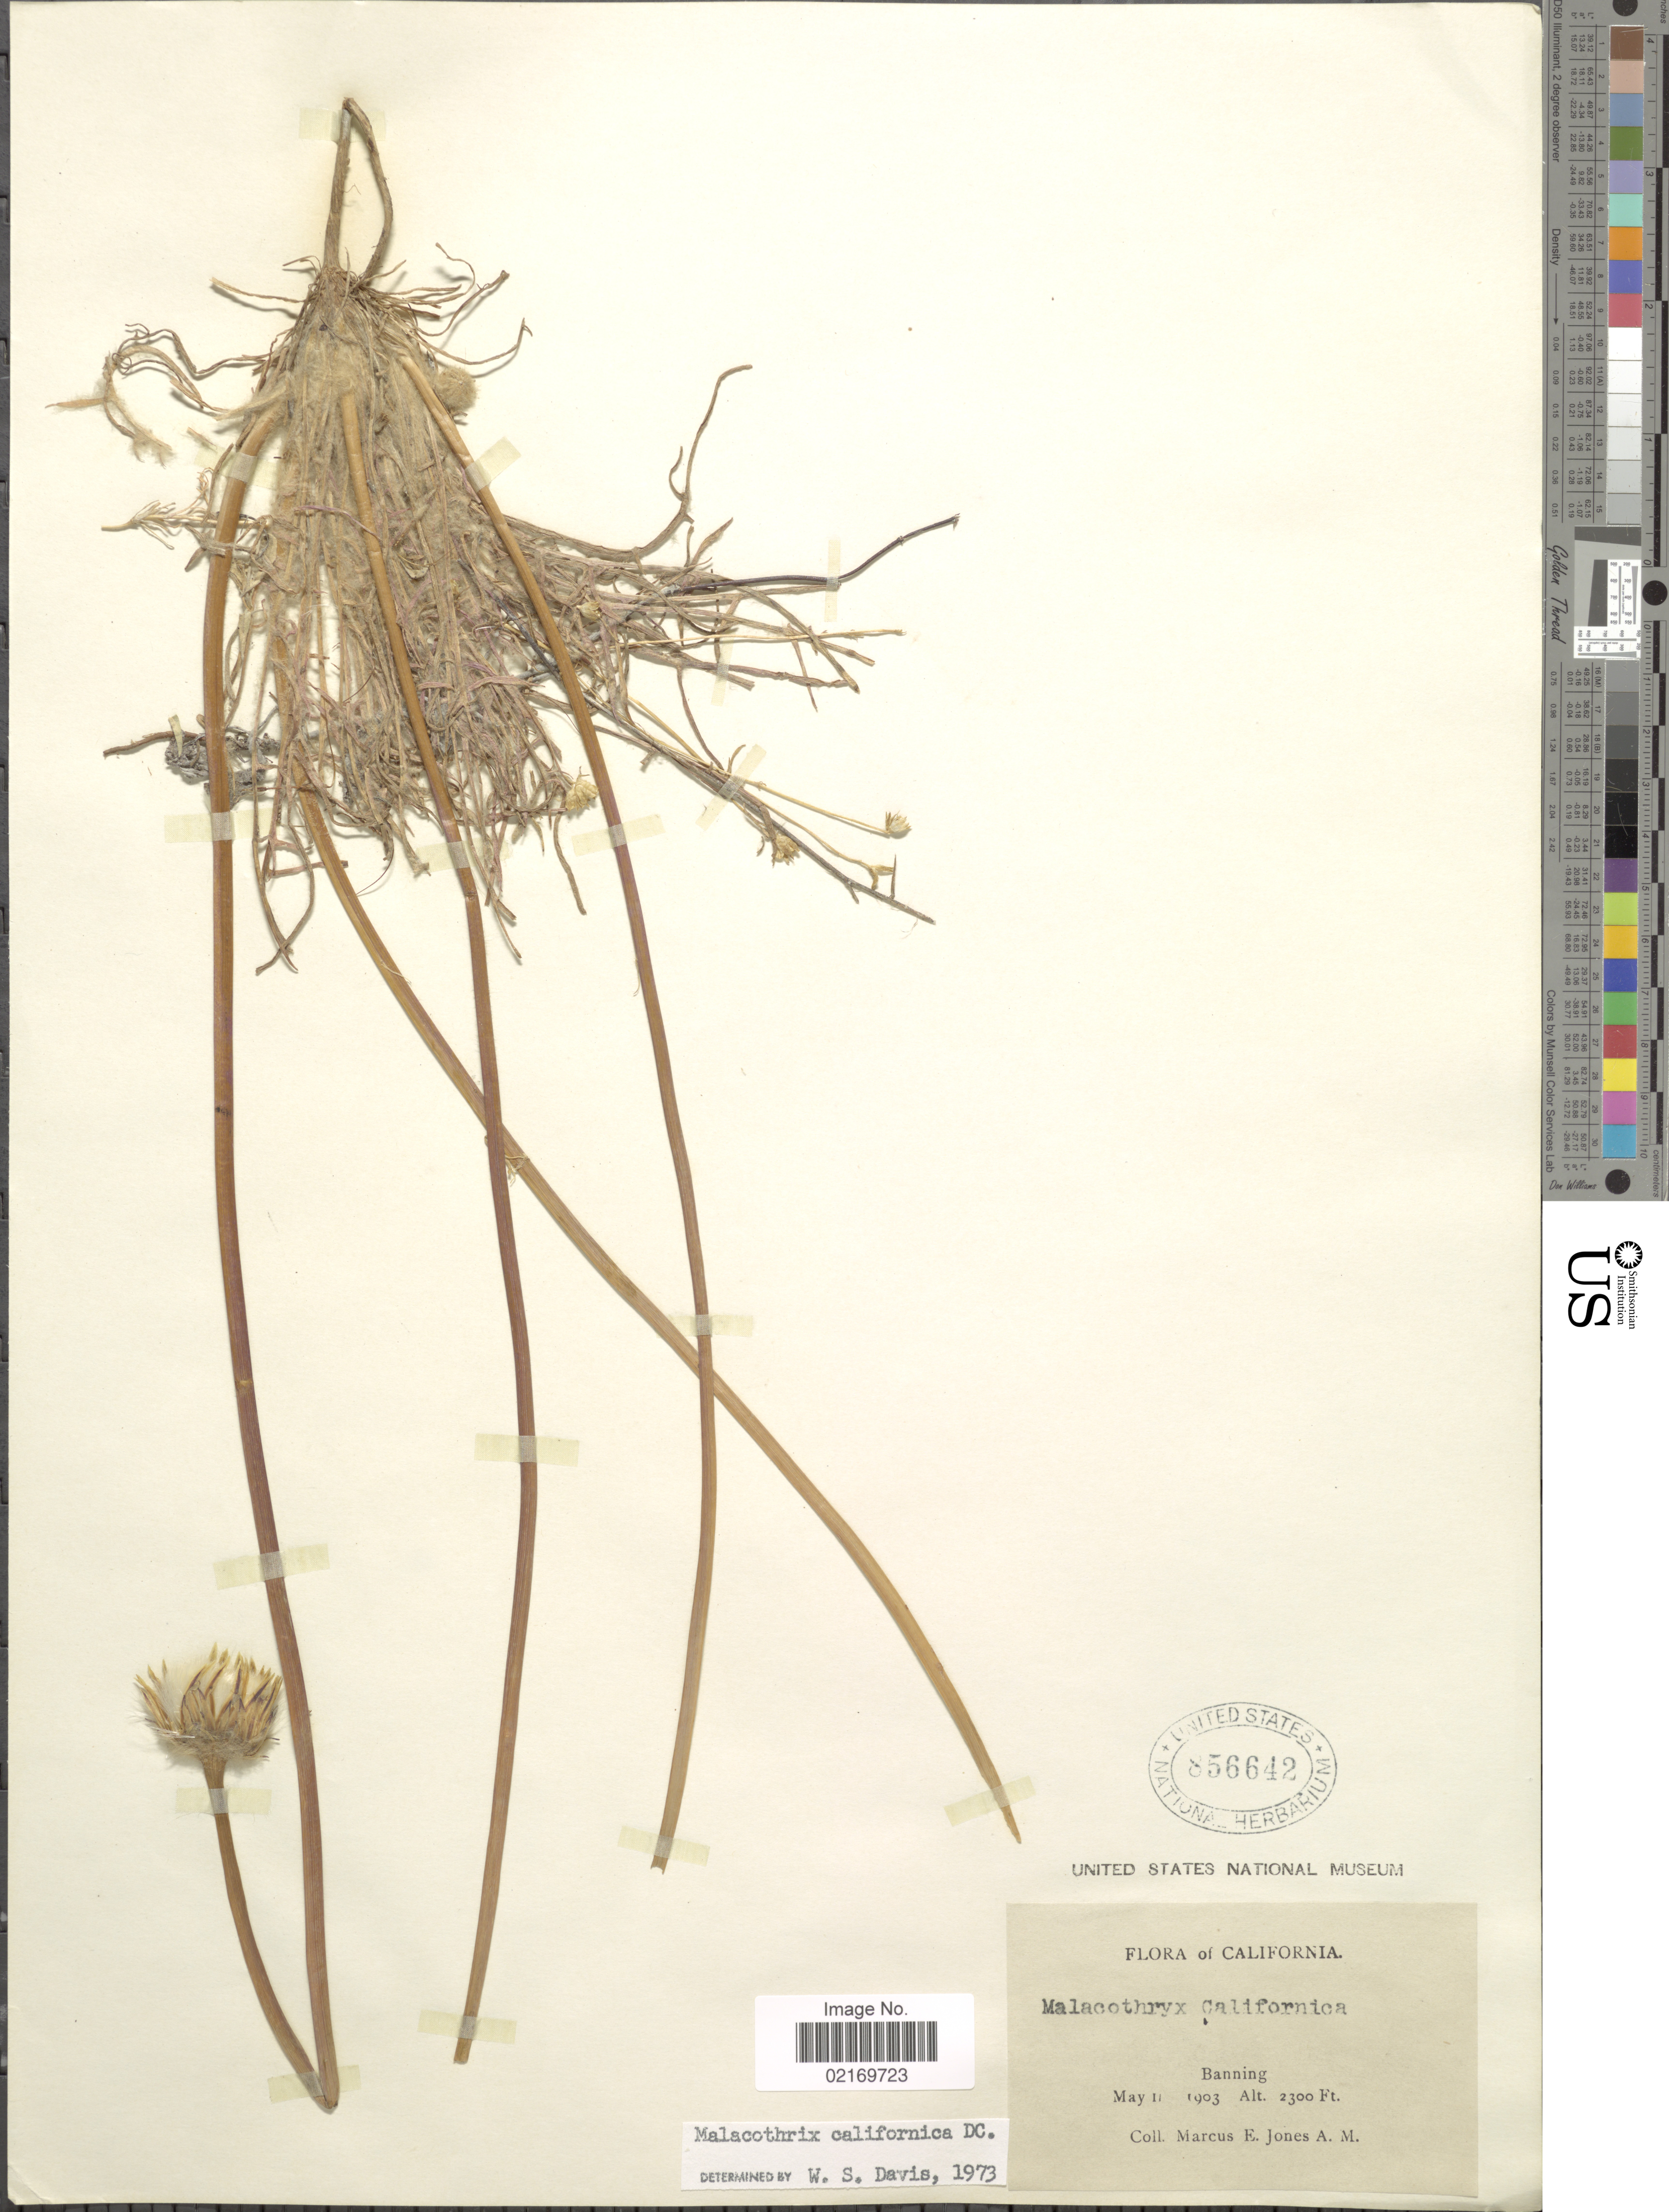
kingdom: Plantae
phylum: Tracheophyta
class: Magnoliopsida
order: Asterales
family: Asteraceae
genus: Malacothrix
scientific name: Malacothrix californica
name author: DC.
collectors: M. E. Jones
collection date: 1903-05-11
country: United States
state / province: California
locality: Banning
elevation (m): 701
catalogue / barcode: US 856642